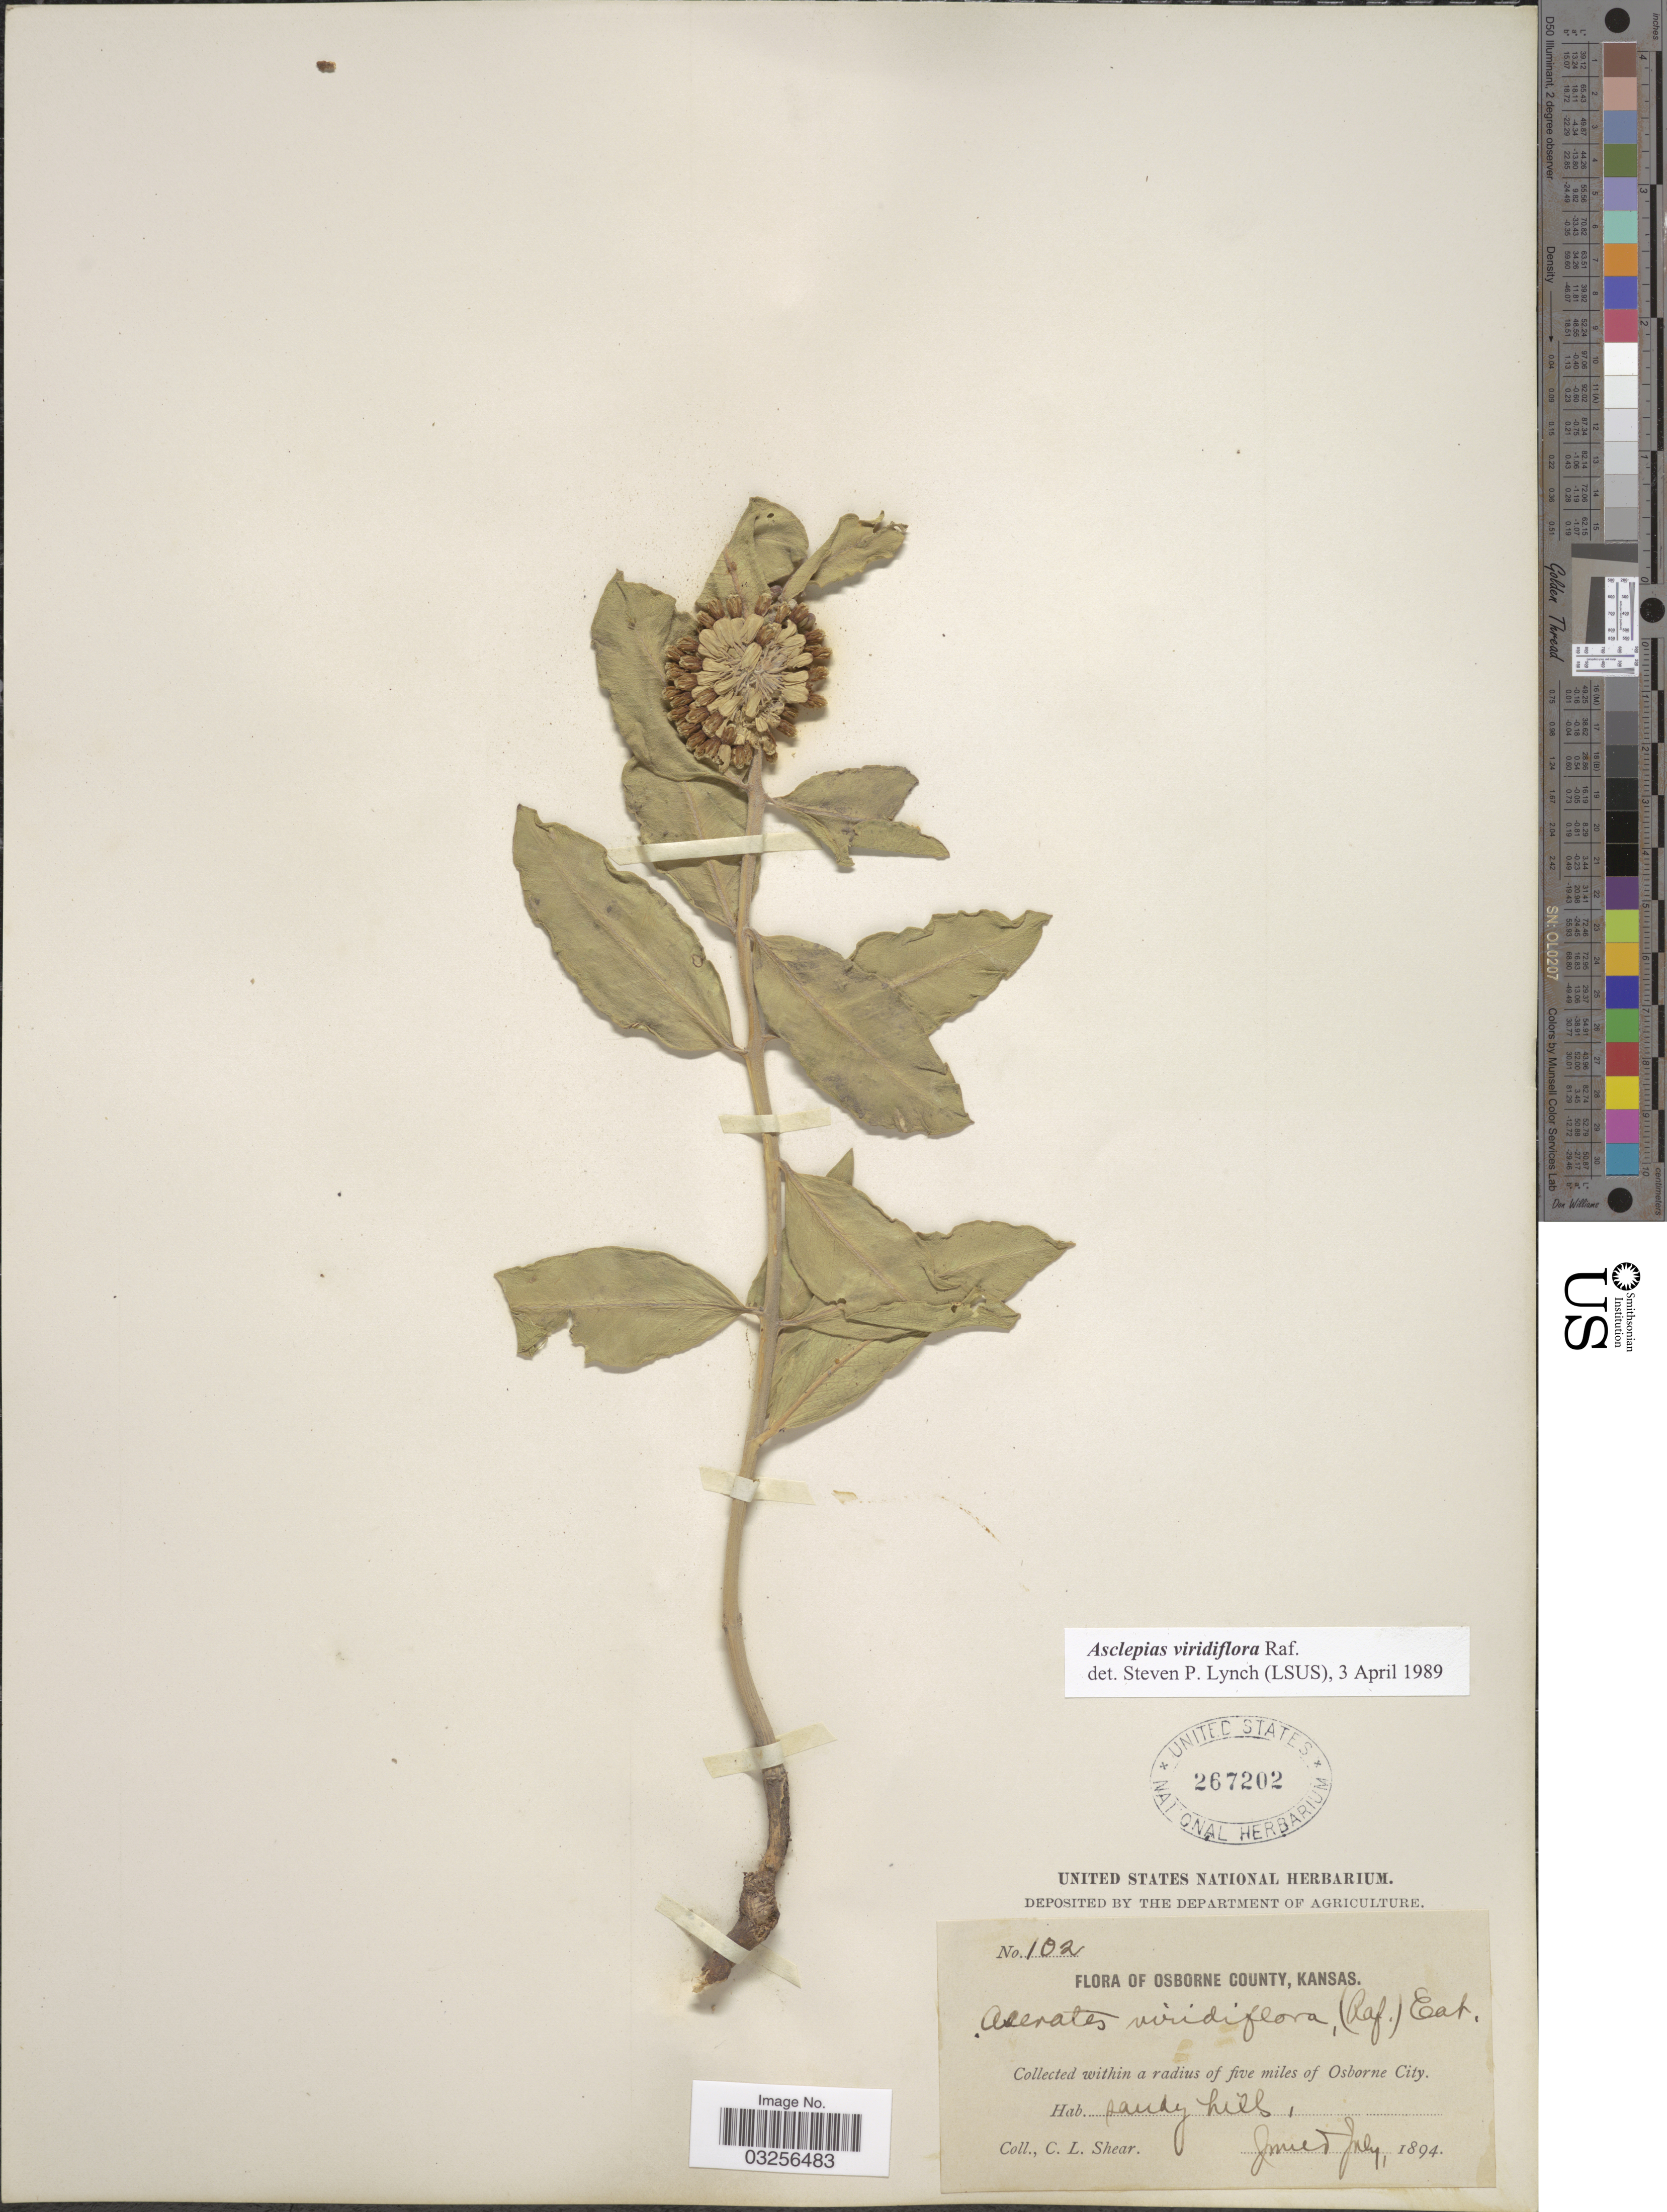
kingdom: Plantae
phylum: Tracheophyta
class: Magnoliopsida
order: Gentianales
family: Apocynaceae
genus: Asclepias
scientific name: Asclepias viridiflora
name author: Raf.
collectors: C. L. Shear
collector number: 102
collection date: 1894-06/1894-07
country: United States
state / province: Kansas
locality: Osborne County. Within a radius of five miles of Osborne City.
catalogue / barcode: US 267202